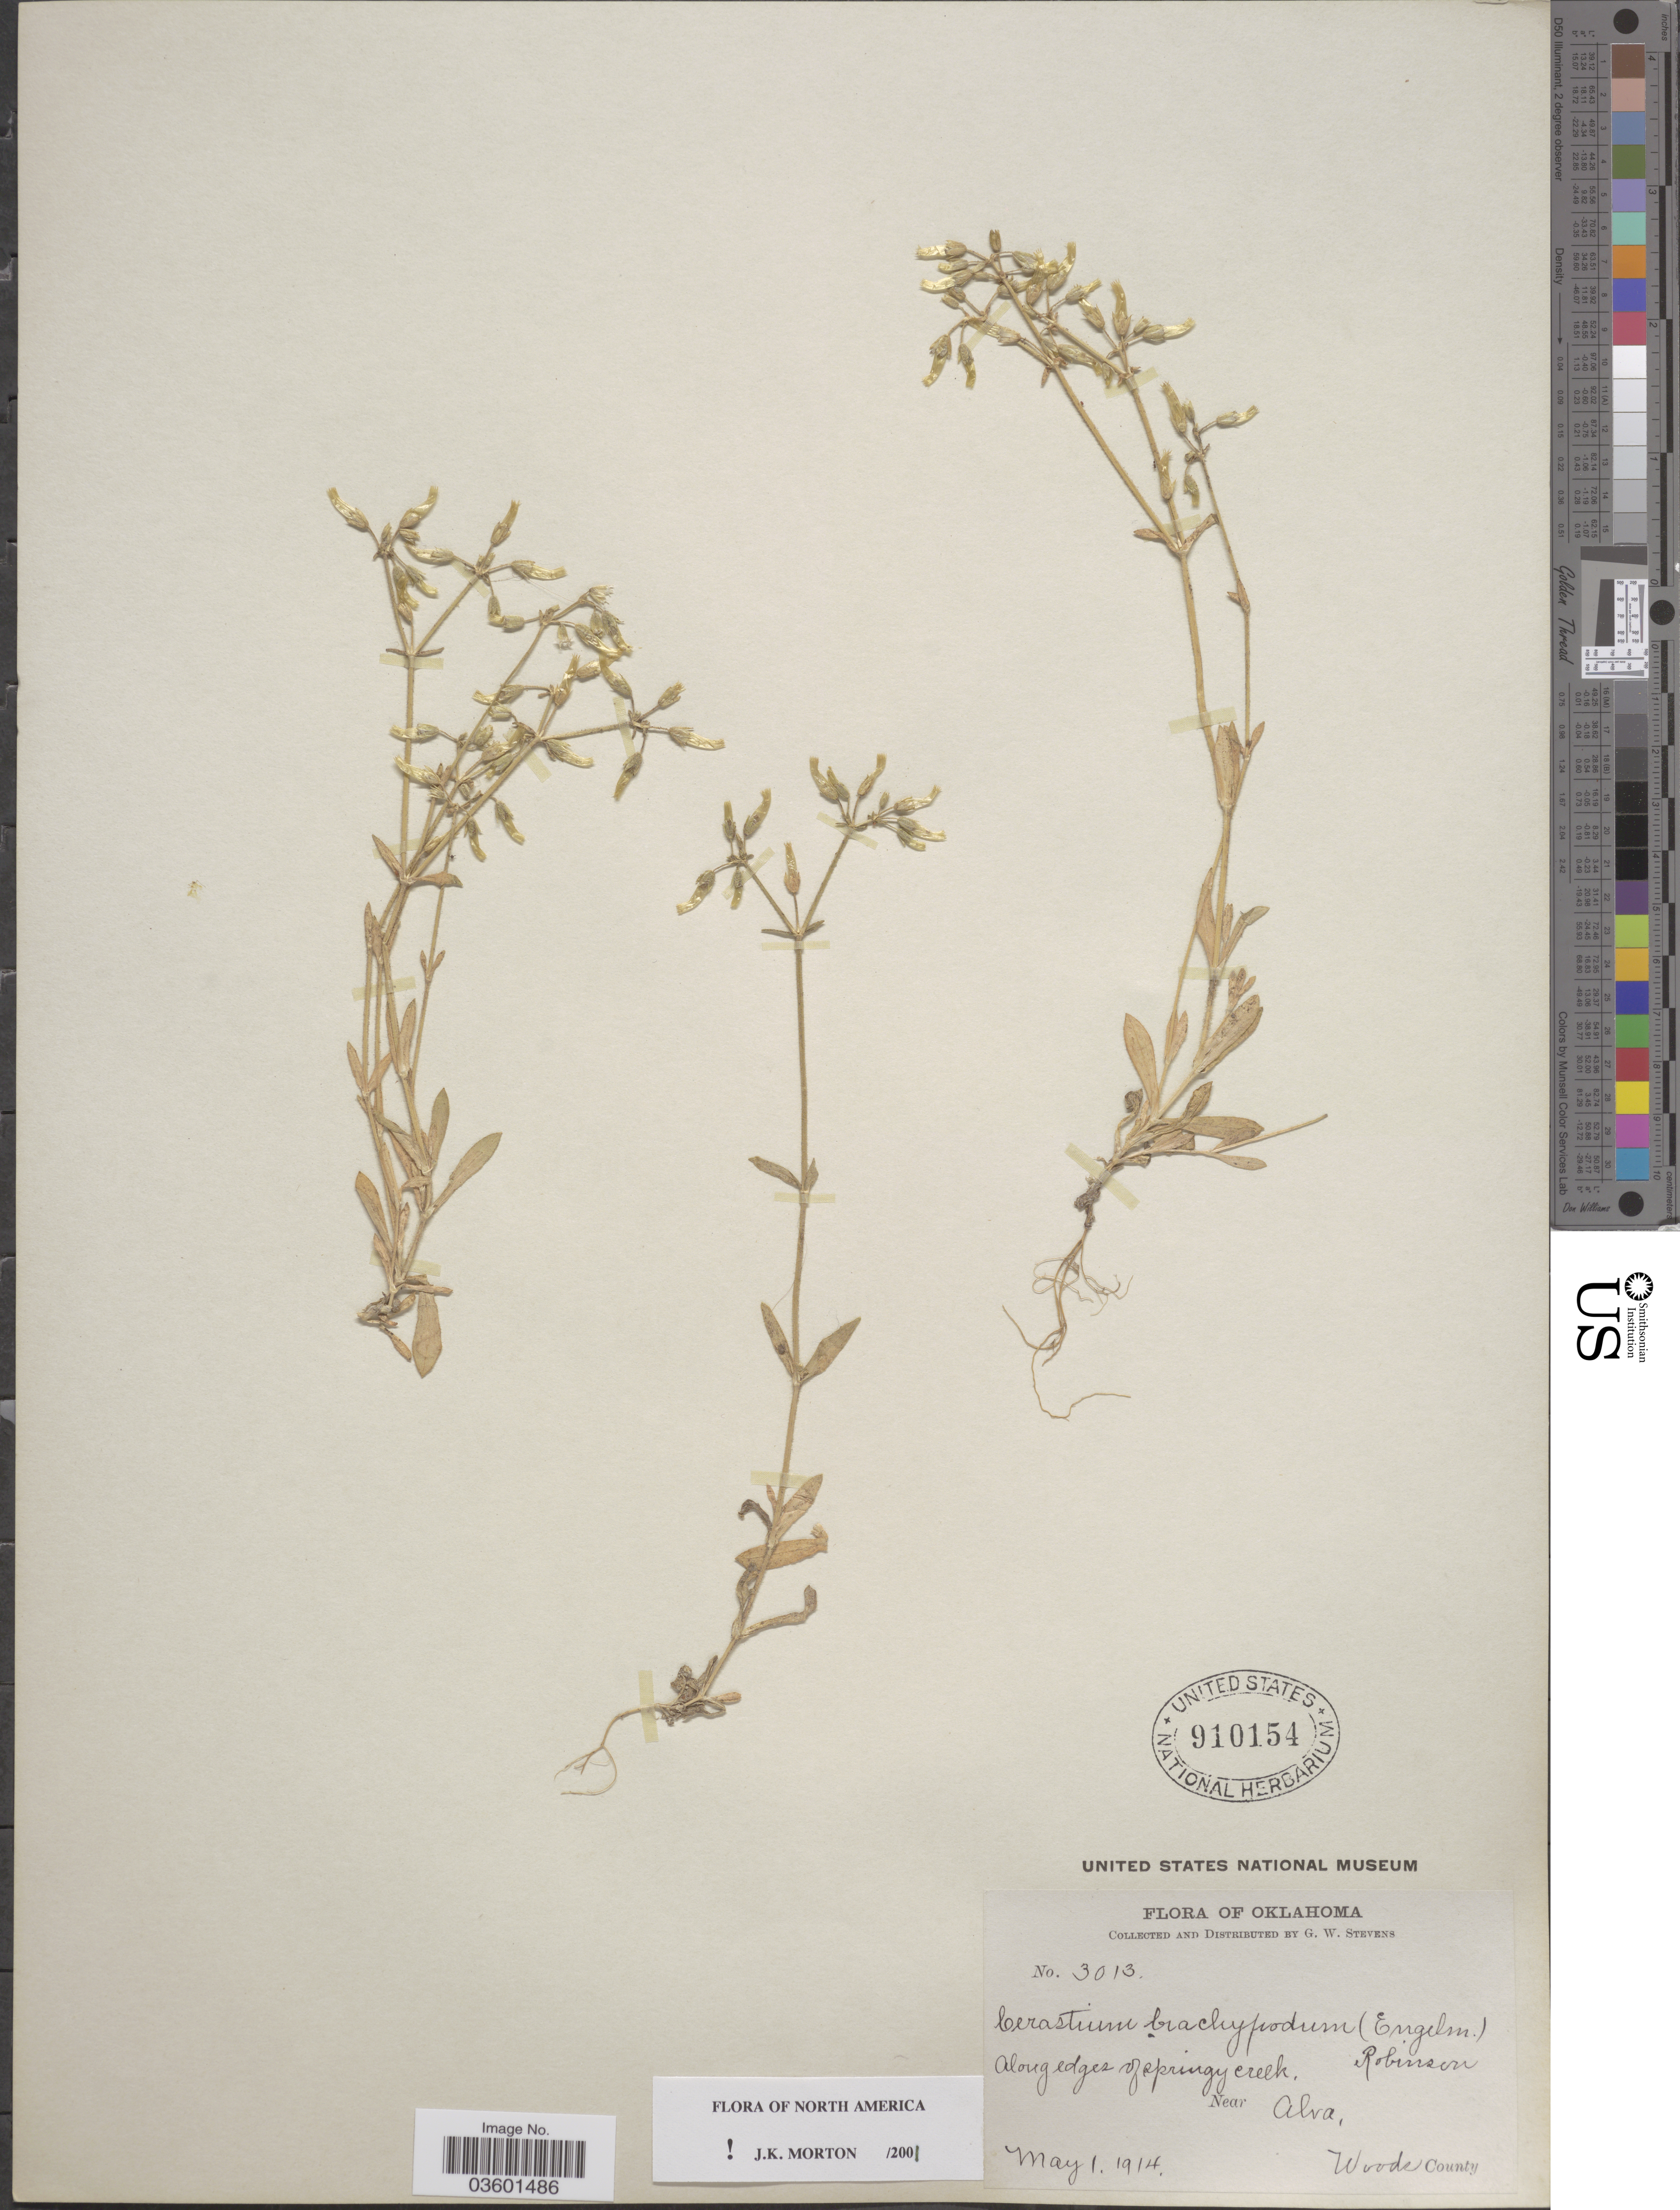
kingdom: Plantae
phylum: Tracheophyta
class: Magnoliopsida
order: Caryophyllales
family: Caryophyllaceae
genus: Cerastium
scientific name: Cerastium brachypodum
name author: (Engelm. ex A. Gray) B.L. Rob.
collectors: G. W. Stevens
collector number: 3013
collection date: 1914-05-01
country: United States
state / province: Oklahoma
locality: Near Alva, Woods County.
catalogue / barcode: US 910154